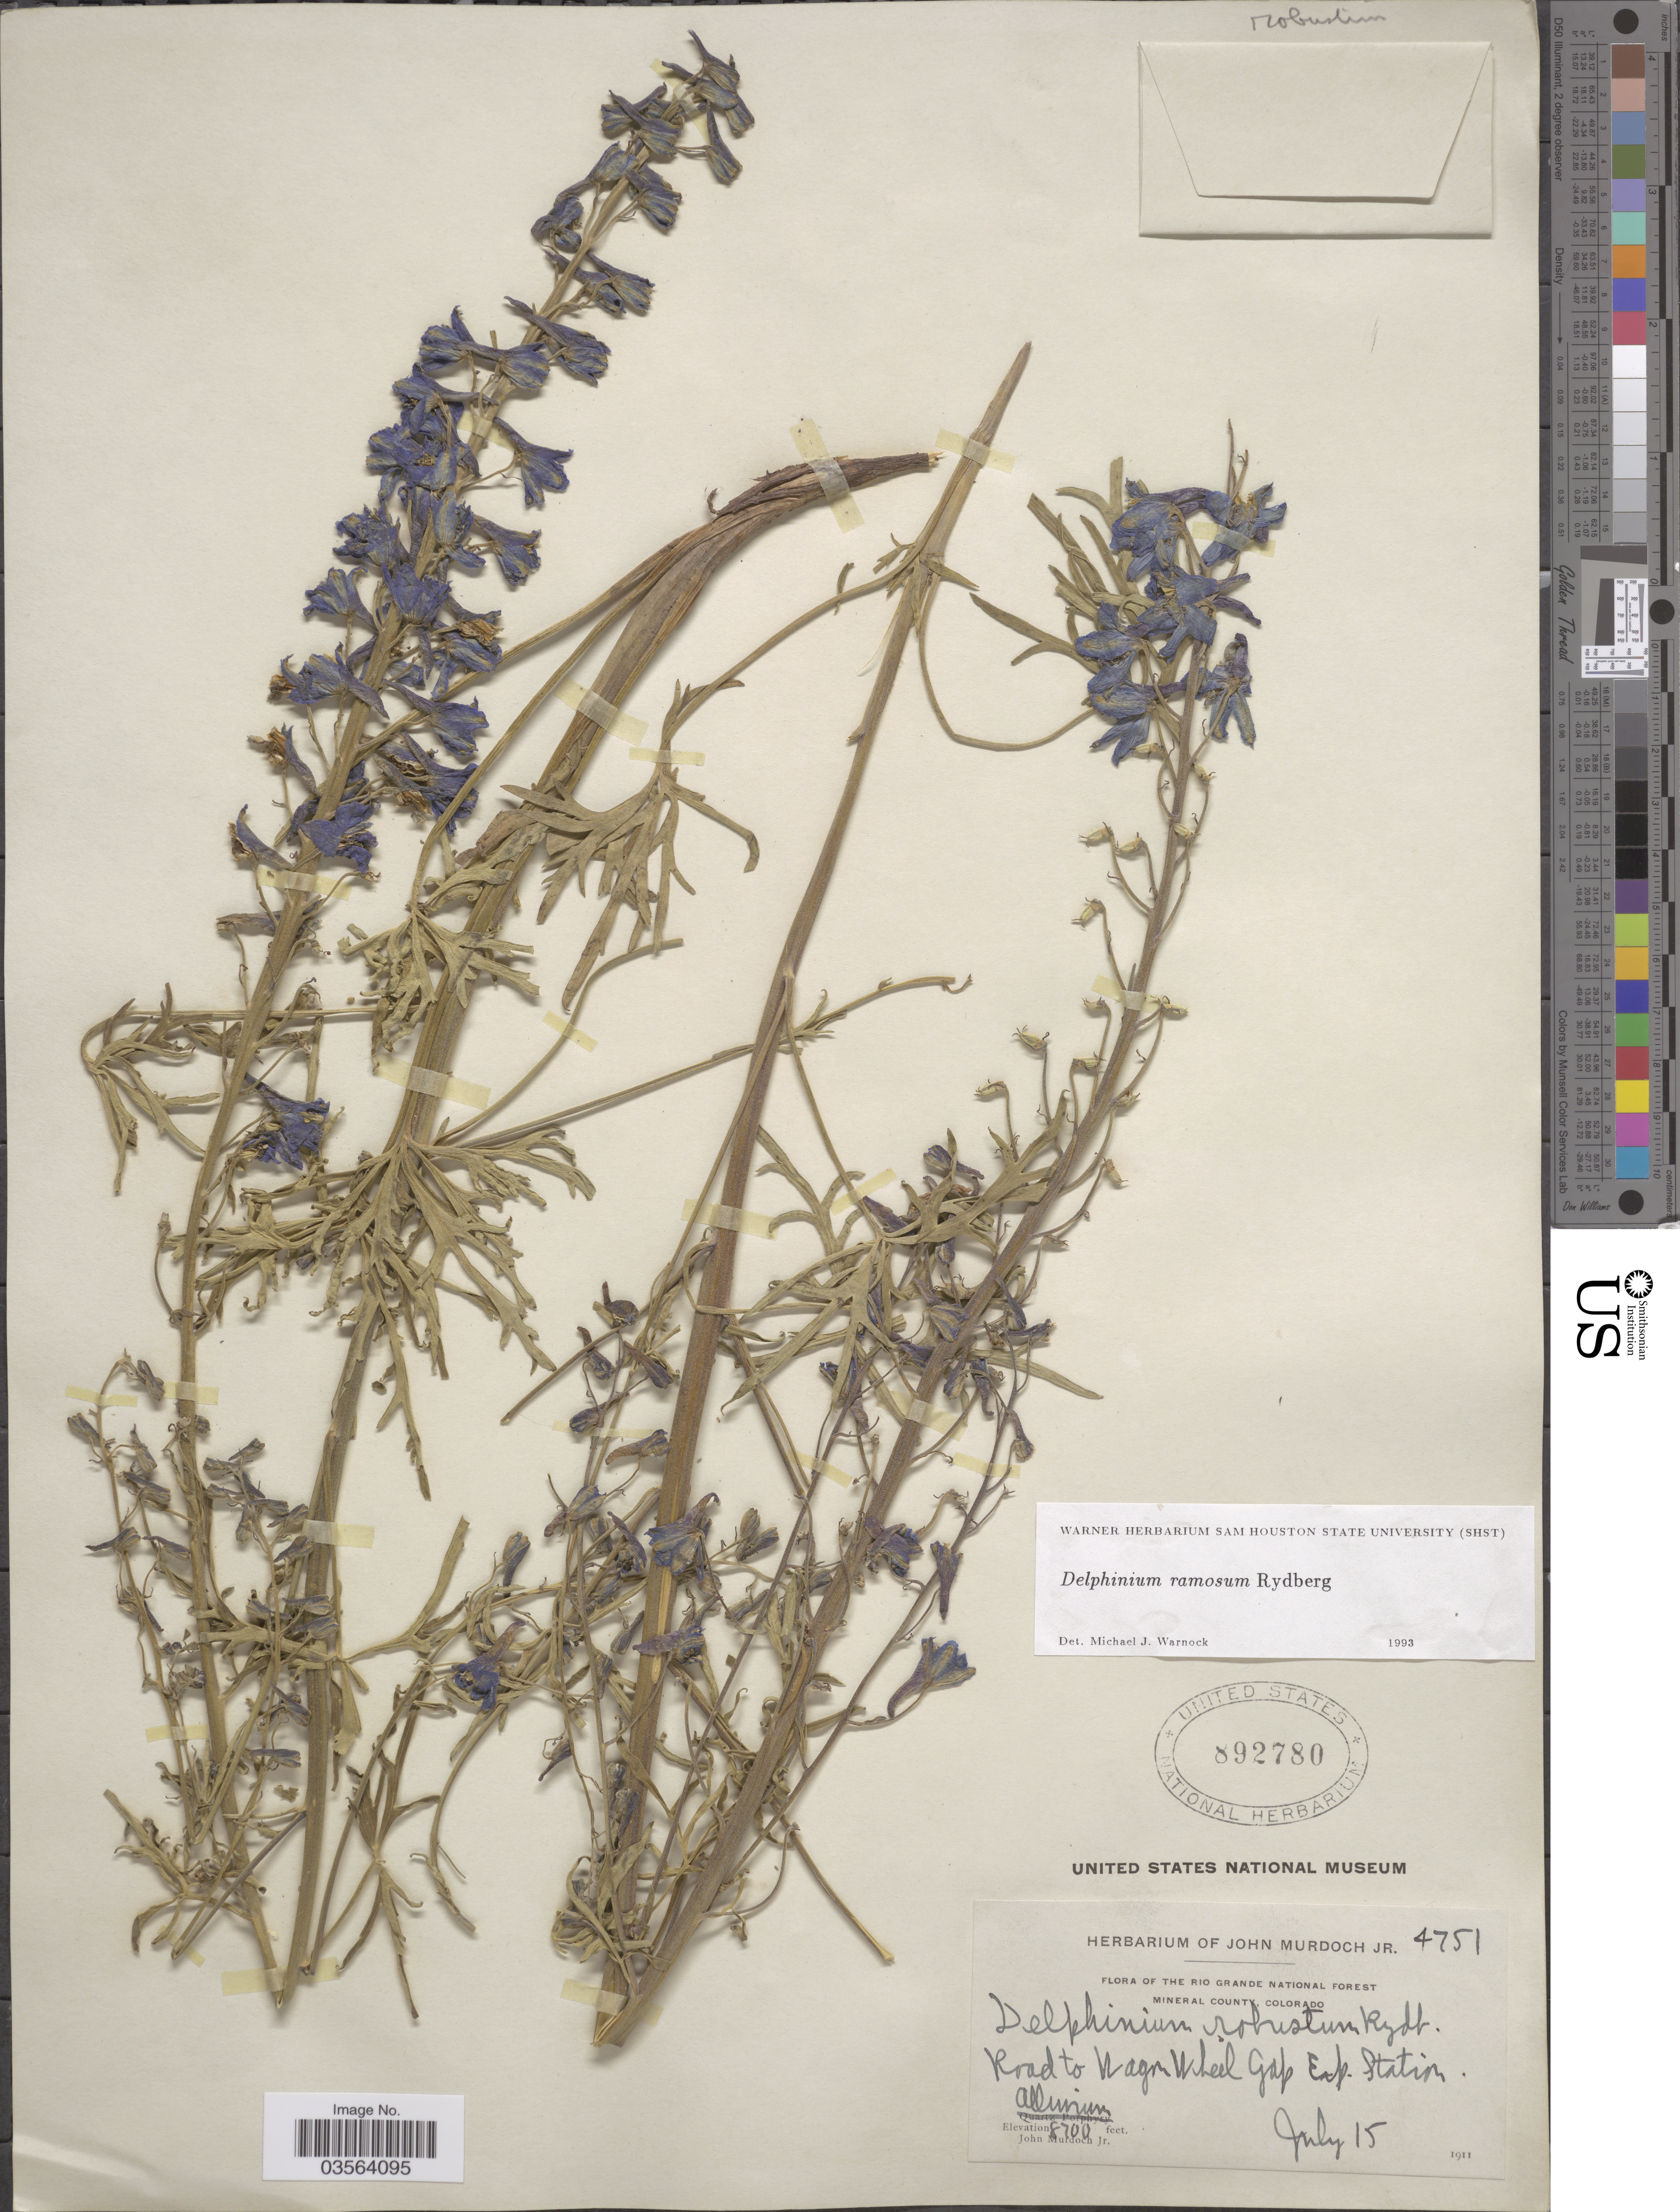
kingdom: Plantae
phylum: Tracheophyta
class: Magnoliopsida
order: Ranunculales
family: Ranunculaceae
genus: Delphinium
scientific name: Delphinium ramosum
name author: Rydb.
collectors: J. Murdoch Jr.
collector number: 4751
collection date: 1911-07-15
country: United States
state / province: Colorado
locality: The Rio Grande National Forest, Mineral County. Road to Wagon Wheel Gap Exp. Station.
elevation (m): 2652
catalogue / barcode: US 892780